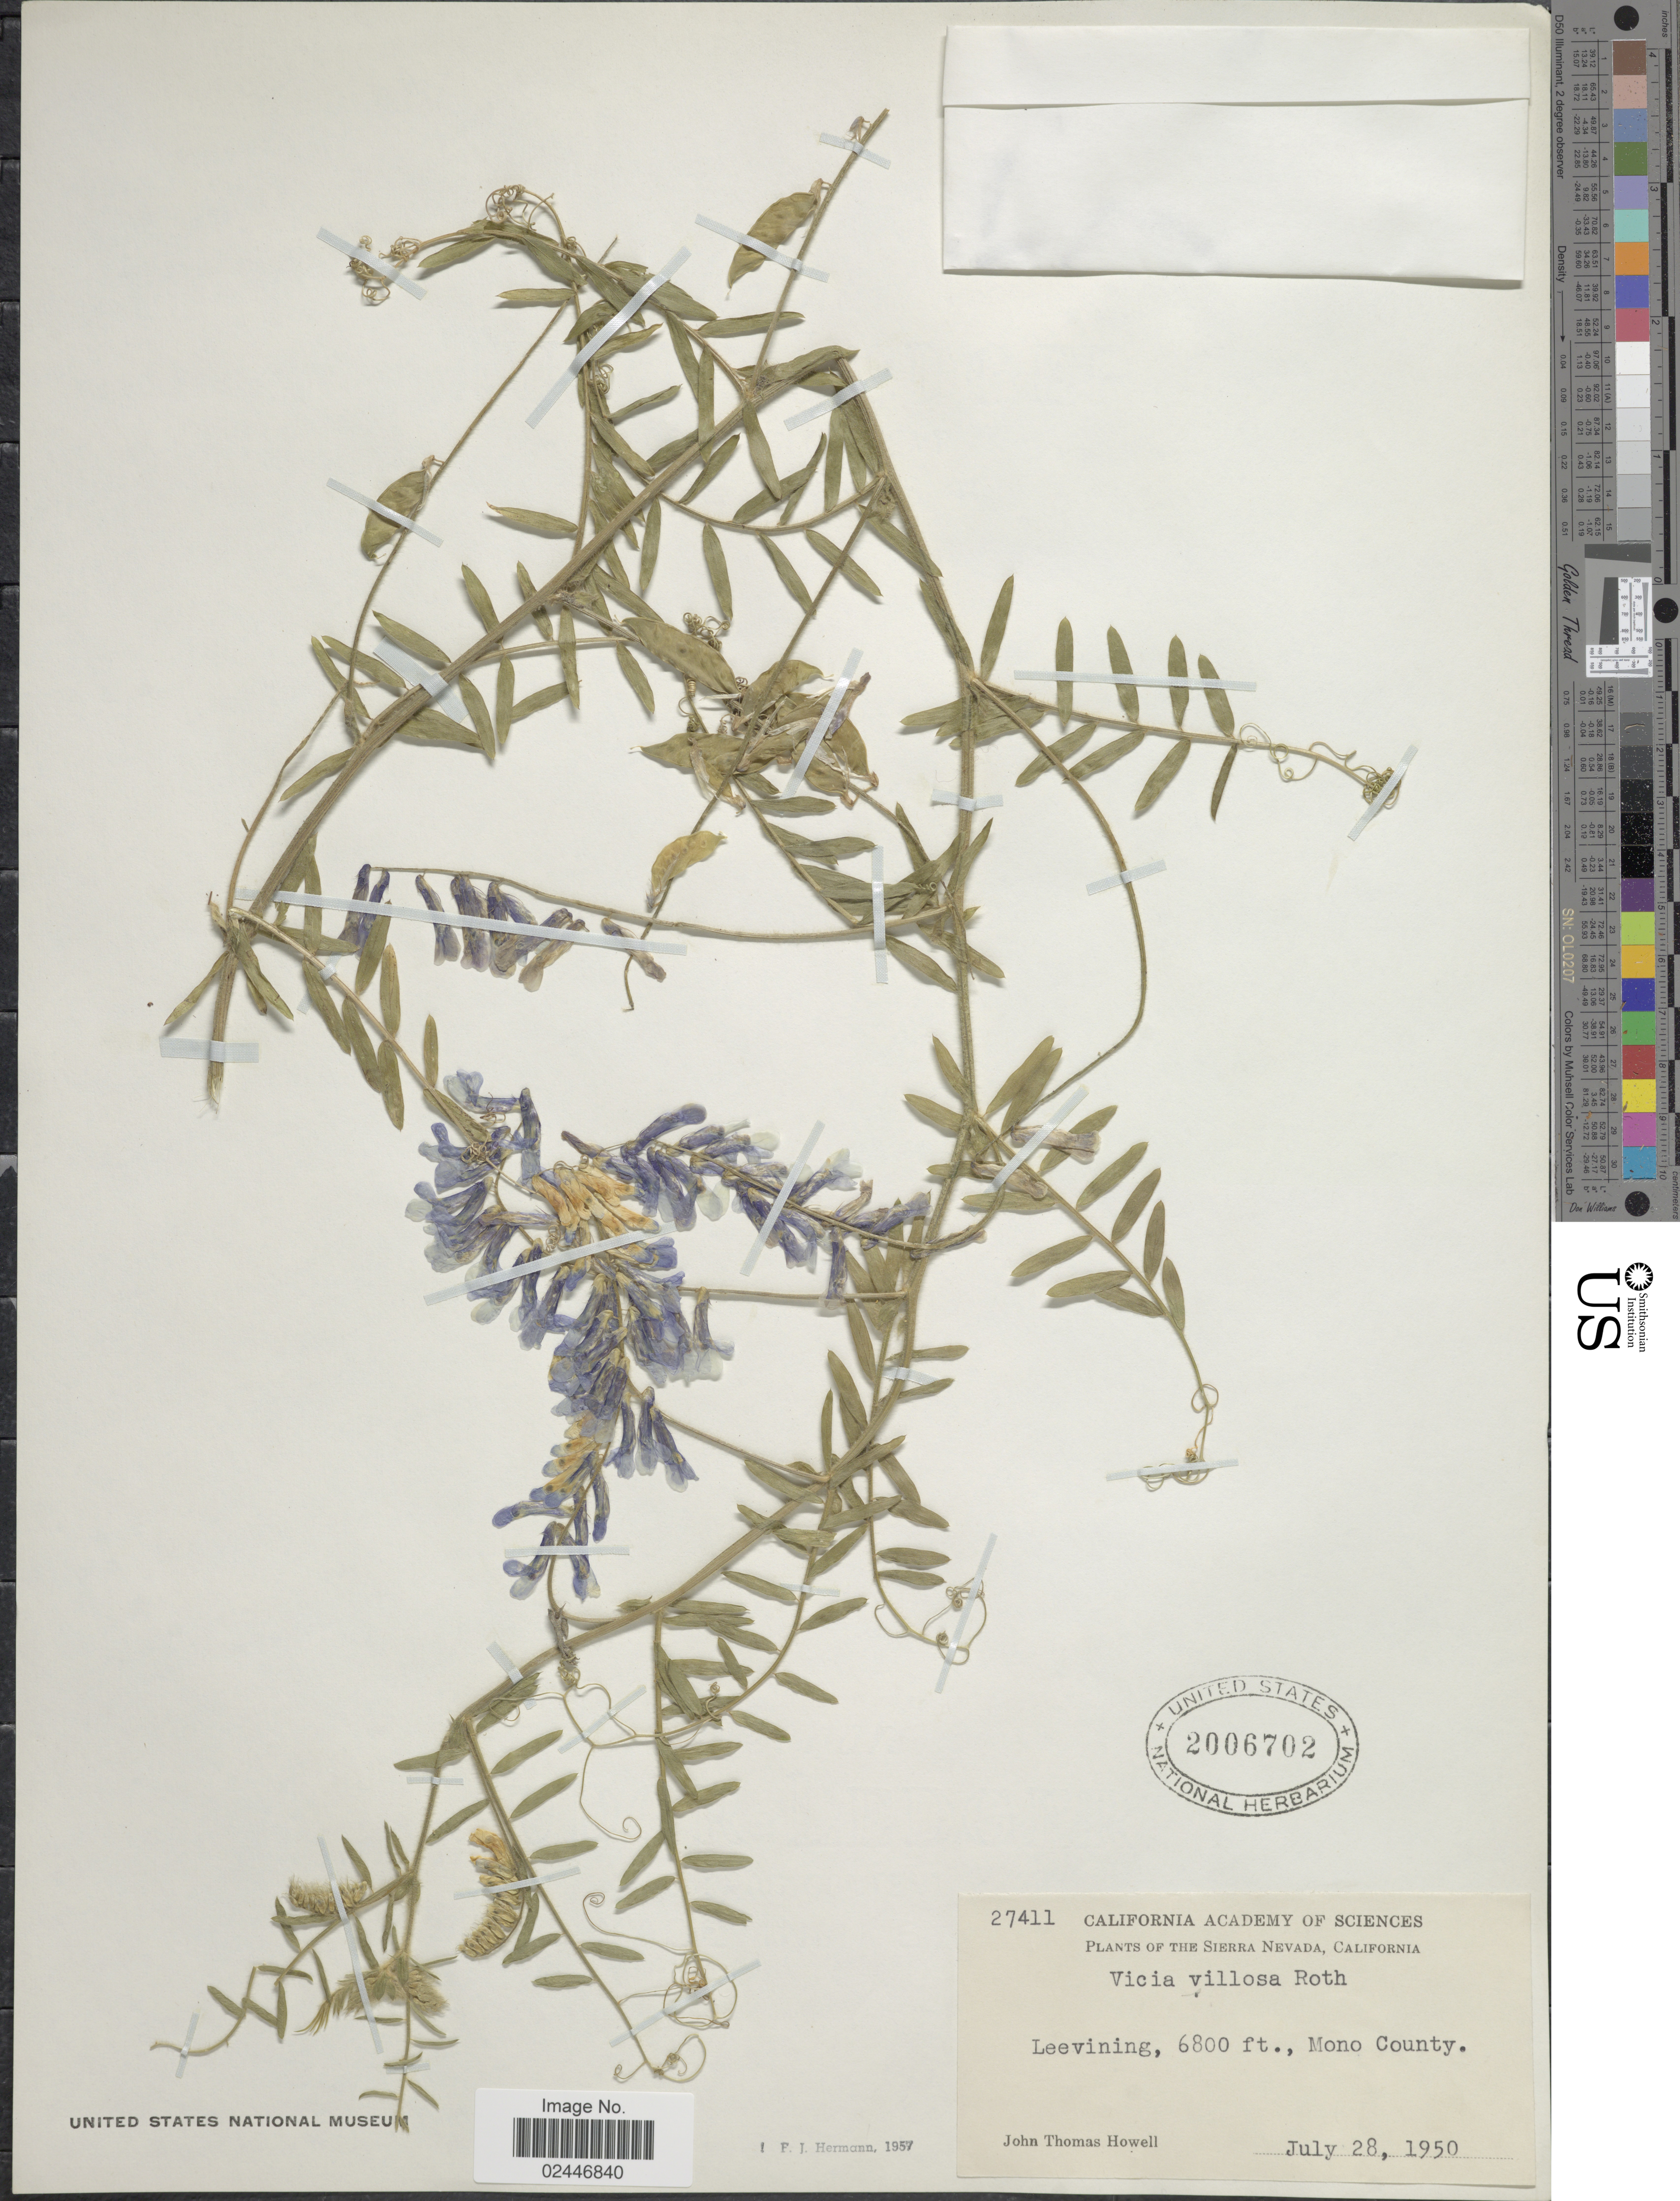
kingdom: Plantae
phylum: Tracheophyta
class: Magnoliopsida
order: Fabales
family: Fabaceae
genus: Vicia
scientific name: Vicia villosa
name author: Roth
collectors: J. T. Howell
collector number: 27411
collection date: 1950-07-28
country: United States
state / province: California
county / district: Mono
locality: The Sierra Nevada, Leevining, Mono County.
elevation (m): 2073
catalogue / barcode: US 2006702